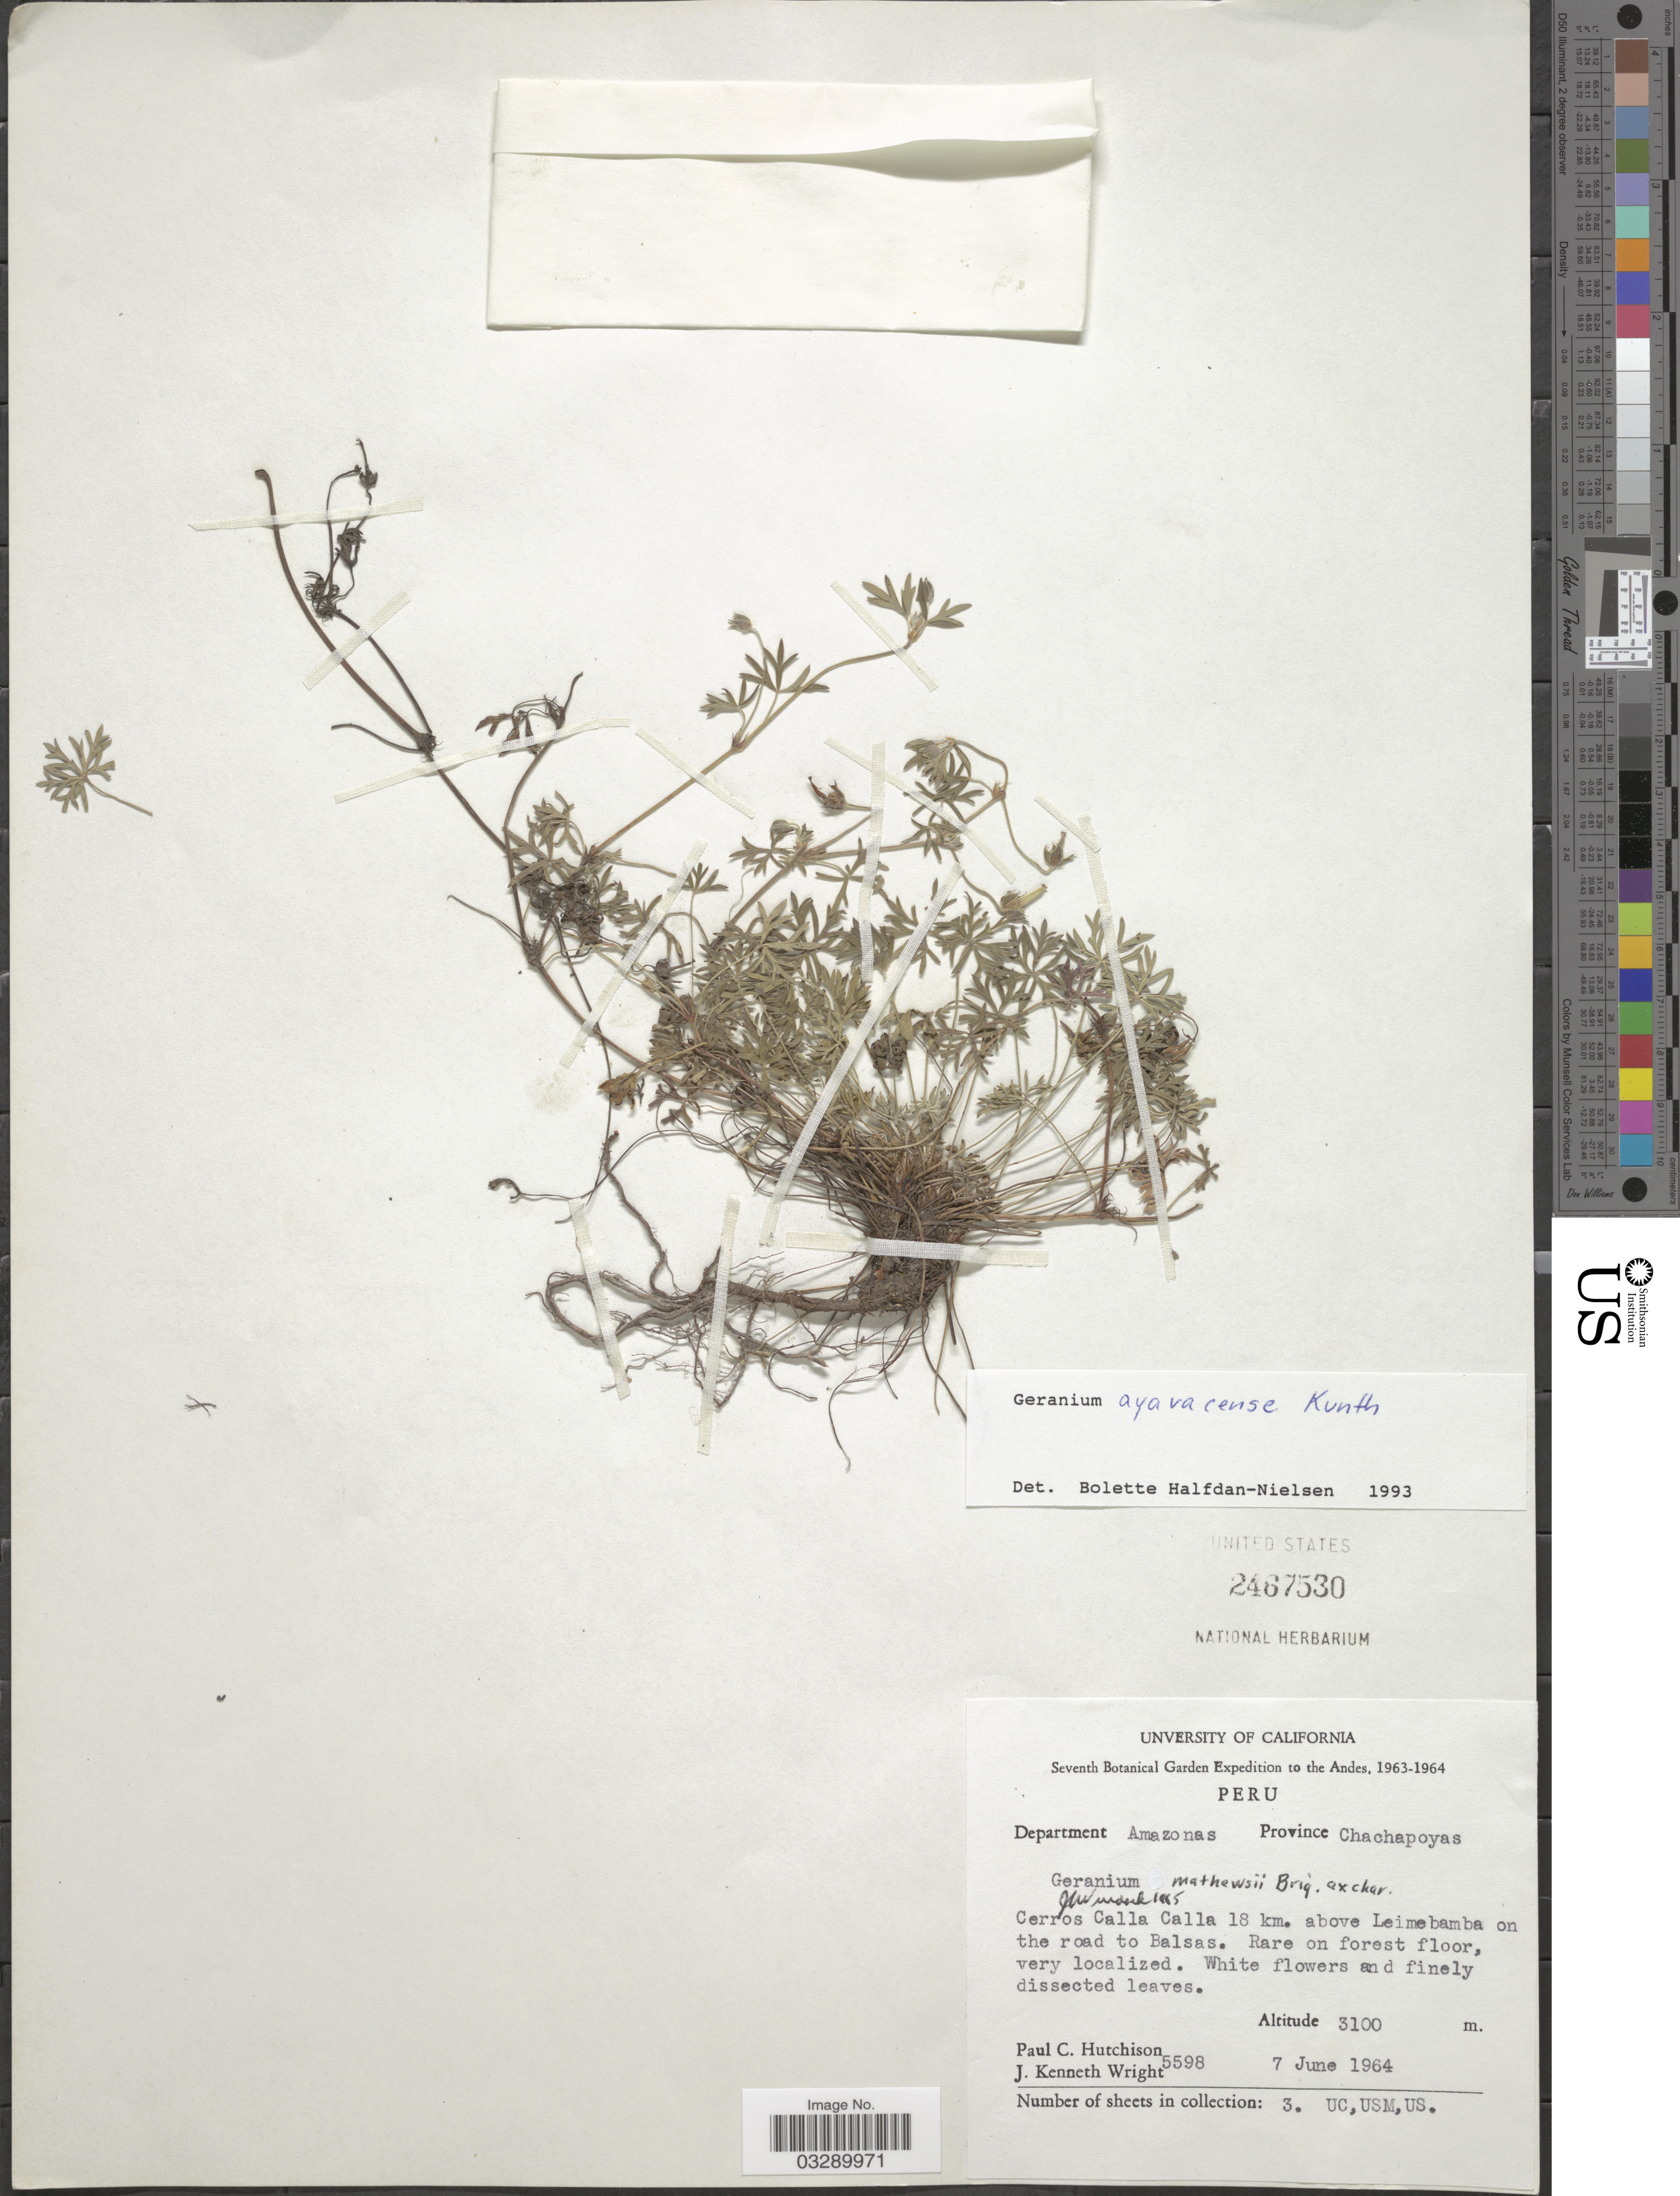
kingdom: Plantae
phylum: Tracheophyta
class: Magnoliopsida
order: Geraniales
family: Geraniaceae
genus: Geranium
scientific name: Geranium ayavacense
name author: Willd. ex Kunth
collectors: P. C. Hutchison & J. K. Wright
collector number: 5598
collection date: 1964-06-07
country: Peru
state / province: Amazonas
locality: Andes. Department Amazonas. Province Chachapoyas. Cerros Calla Calla 18 km. above Leimebamba on the road to Balsas.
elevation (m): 3100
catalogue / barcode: US 2467530